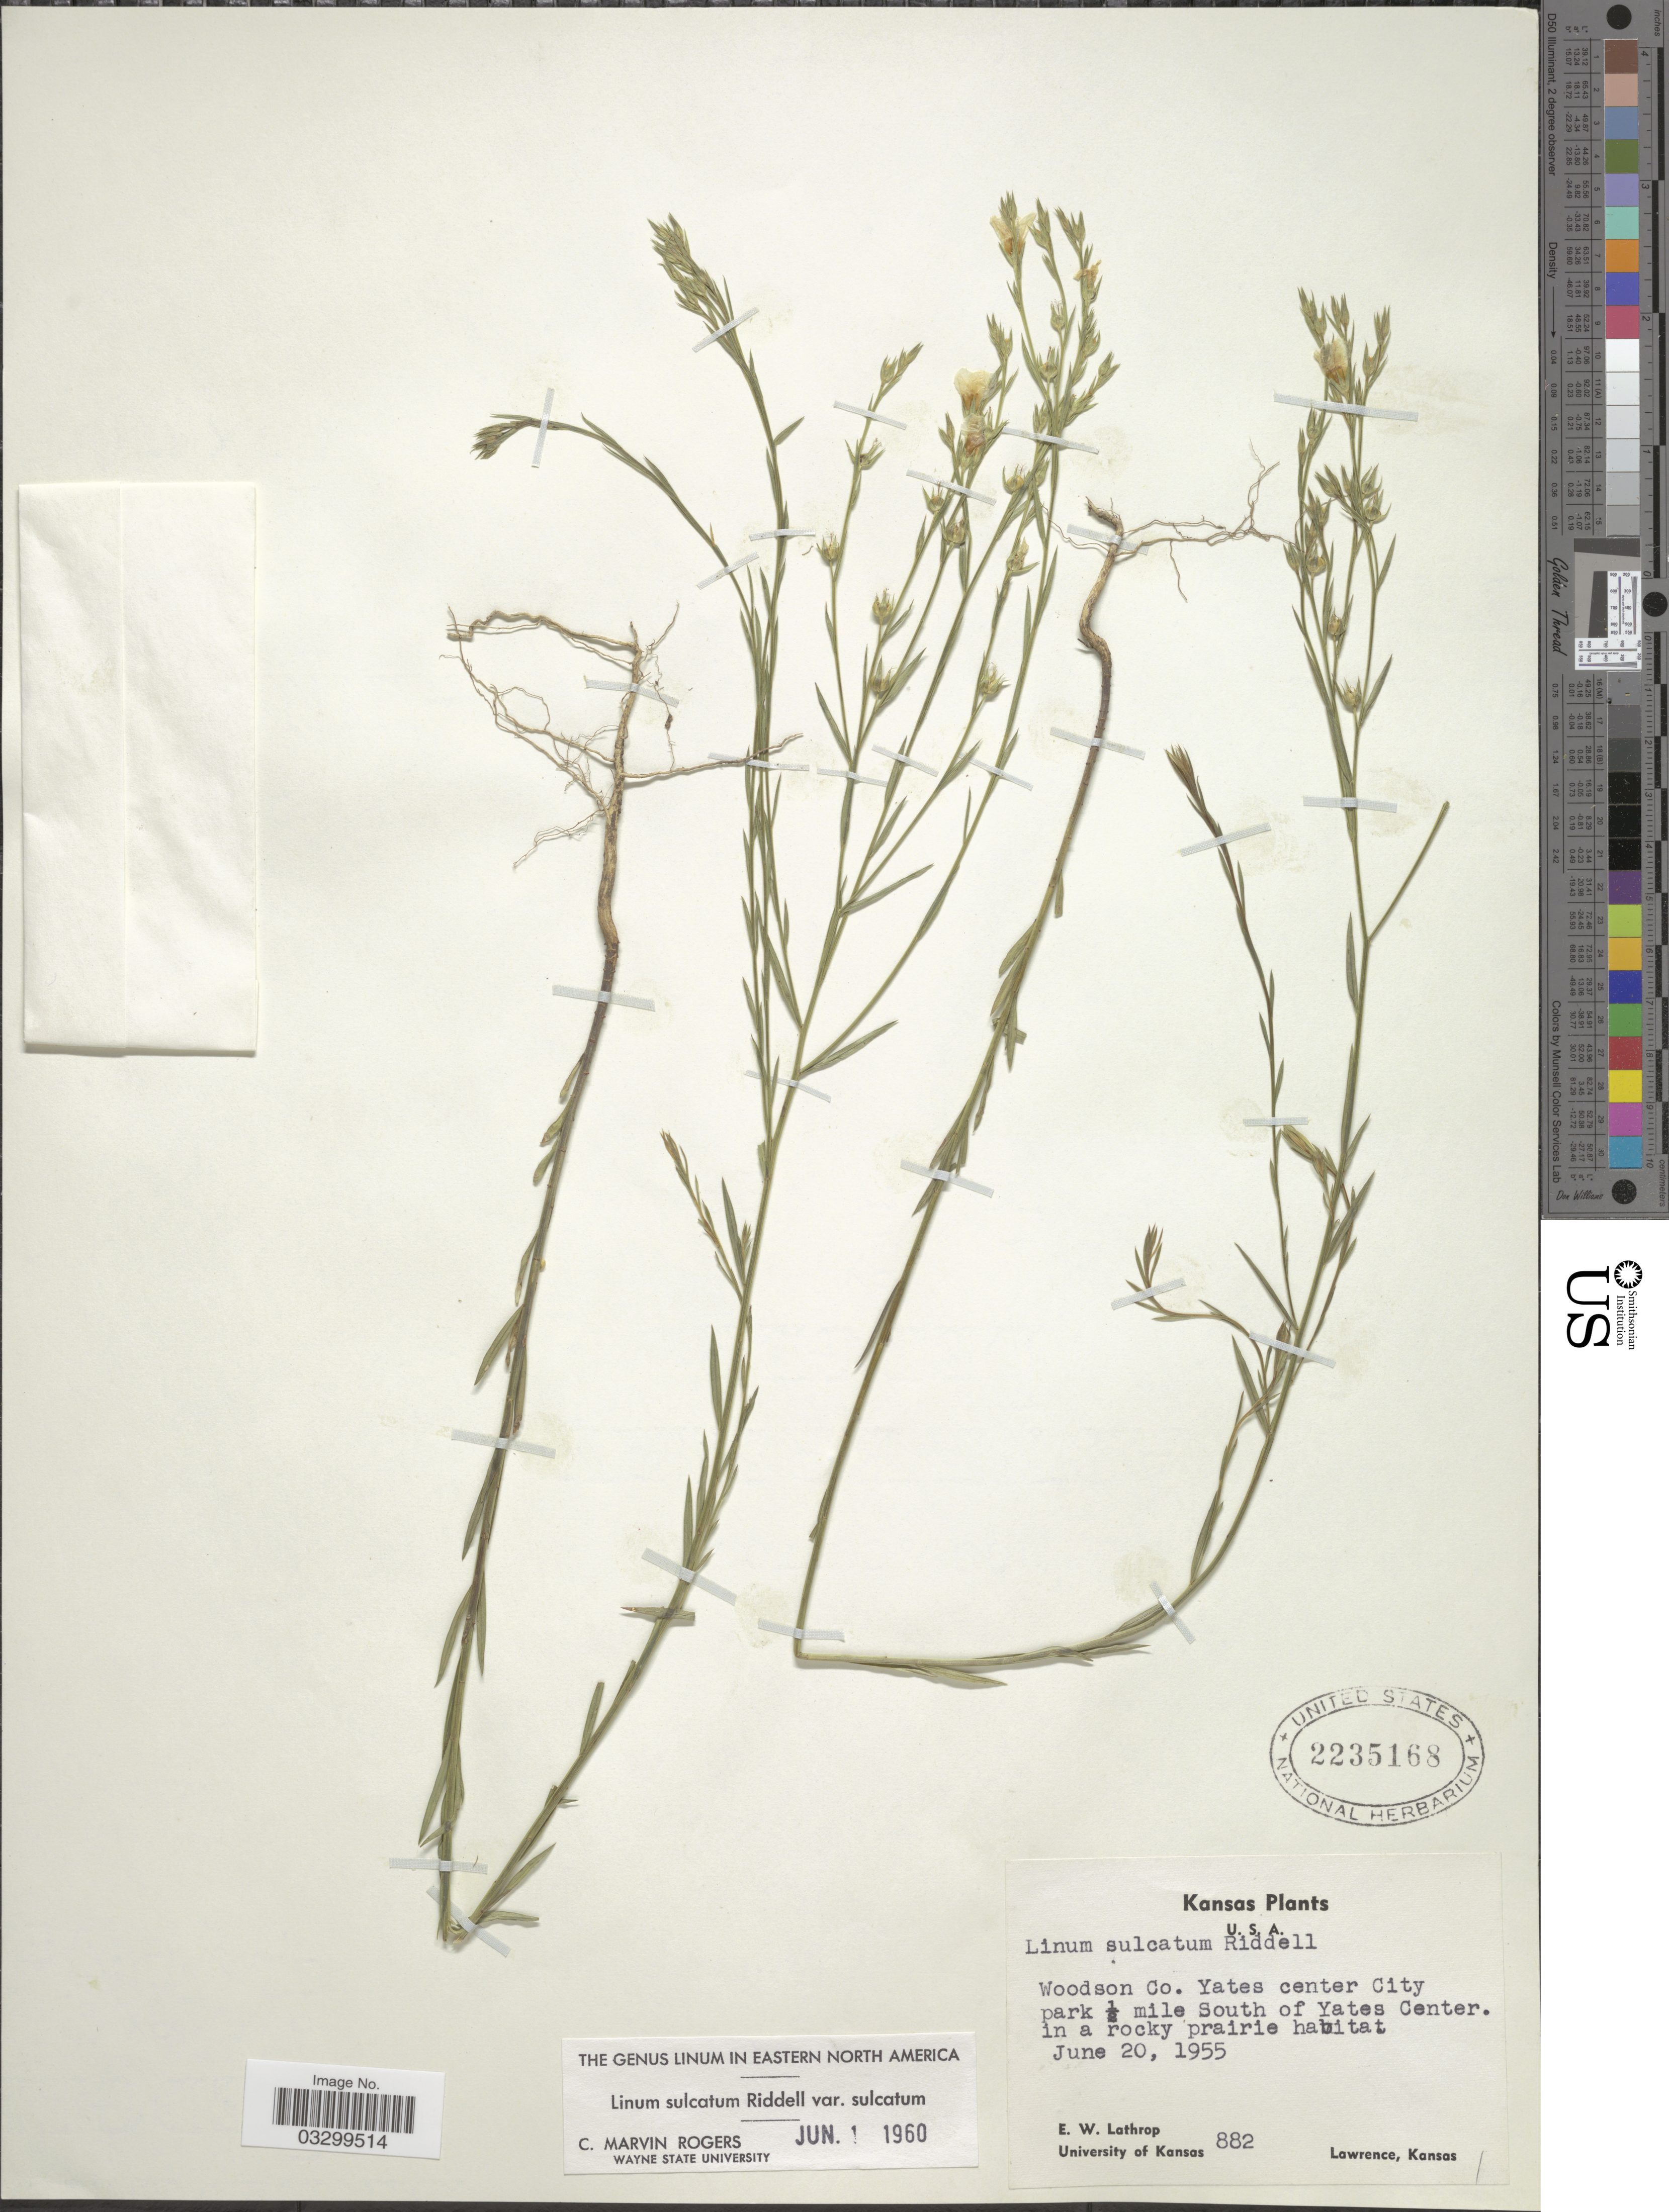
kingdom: Plantae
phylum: Tracheophyta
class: Magnoliopsida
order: Malpighiales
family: Linaceae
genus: Linum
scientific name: Linum sulcatum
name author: Riddell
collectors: E. W. Lathrop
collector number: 882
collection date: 1955-06-20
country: United States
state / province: Kansas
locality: Woodson Co. Yates center City park ½ mile South of Yates Center.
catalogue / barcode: US 2235168